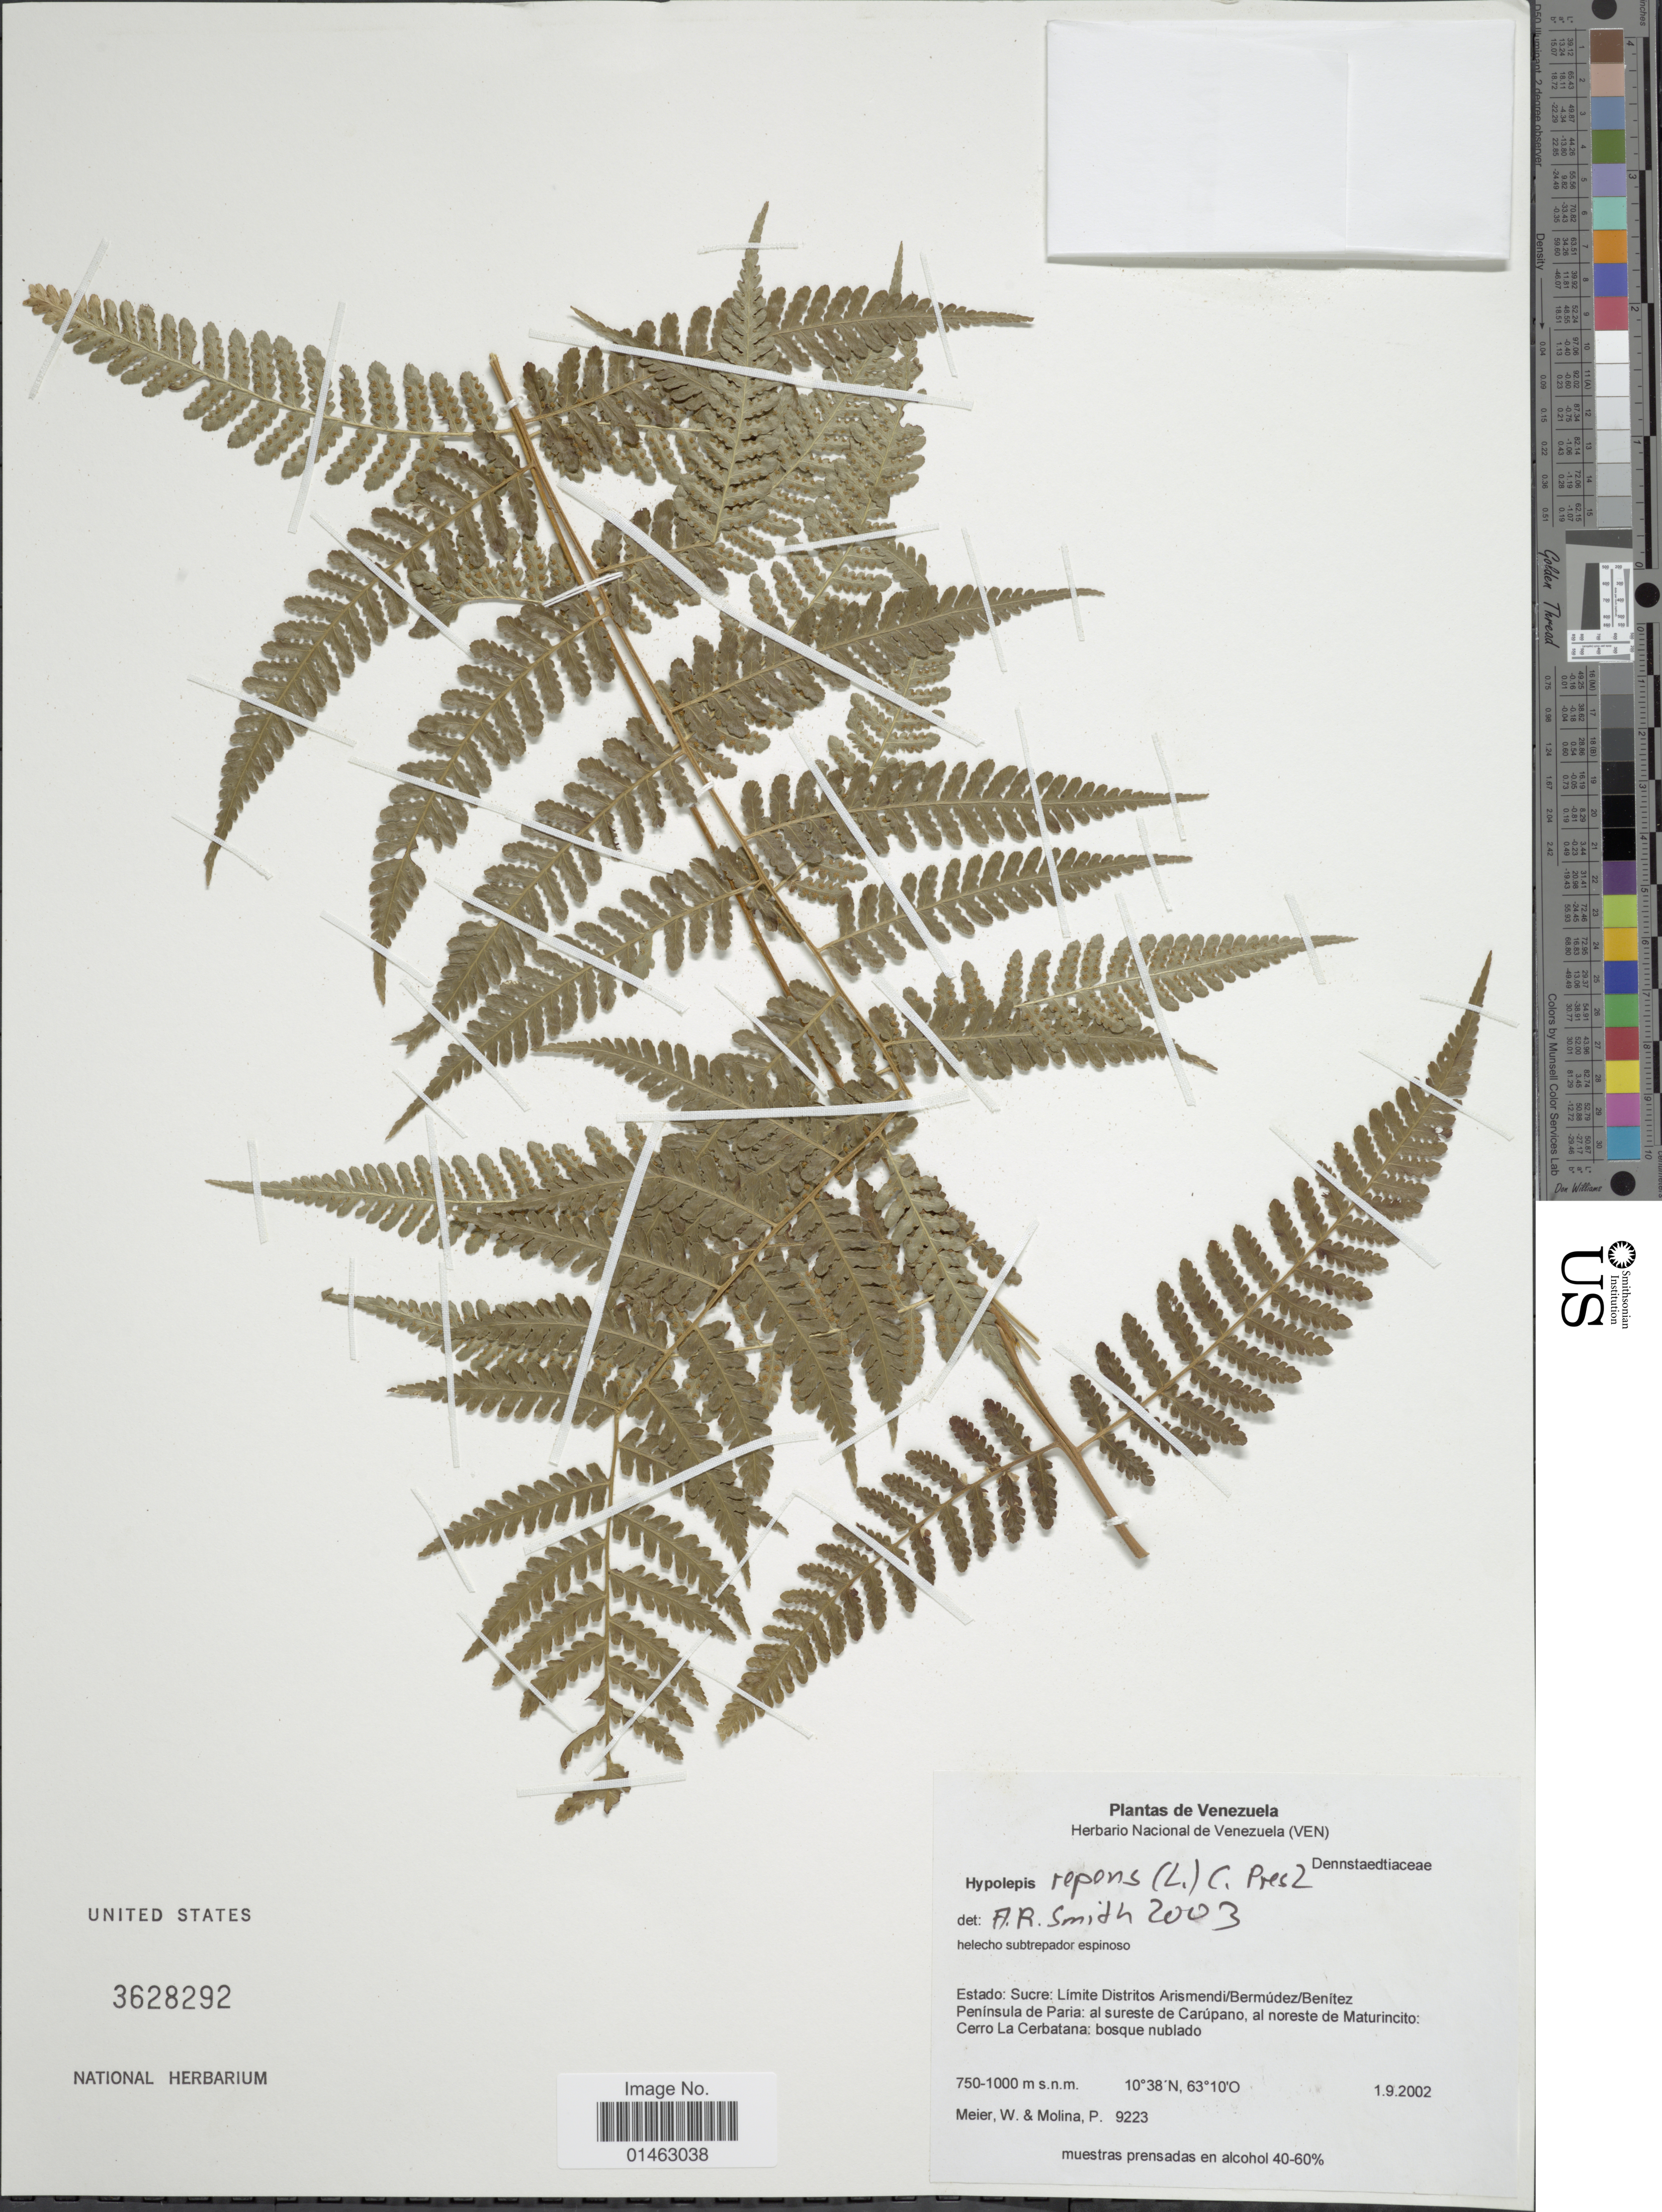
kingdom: Plantae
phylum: Tracheophyta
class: Polypodiopsida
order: Polypodiales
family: Dennstaedtiaceae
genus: Hypolepis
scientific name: Hypolepis repens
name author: (L.) C. Presl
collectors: W. Meier & P. Molina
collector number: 9223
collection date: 2002-09-01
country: Venezuela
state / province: Sucre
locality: Limite Arismendi/Bermúdez/Benitez Peninsula de Paria: al sureste de Carúpano, al noreste de Maturincito: Cerro La Cerbatana: bosque nublado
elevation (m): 750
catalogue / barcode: US 3628292